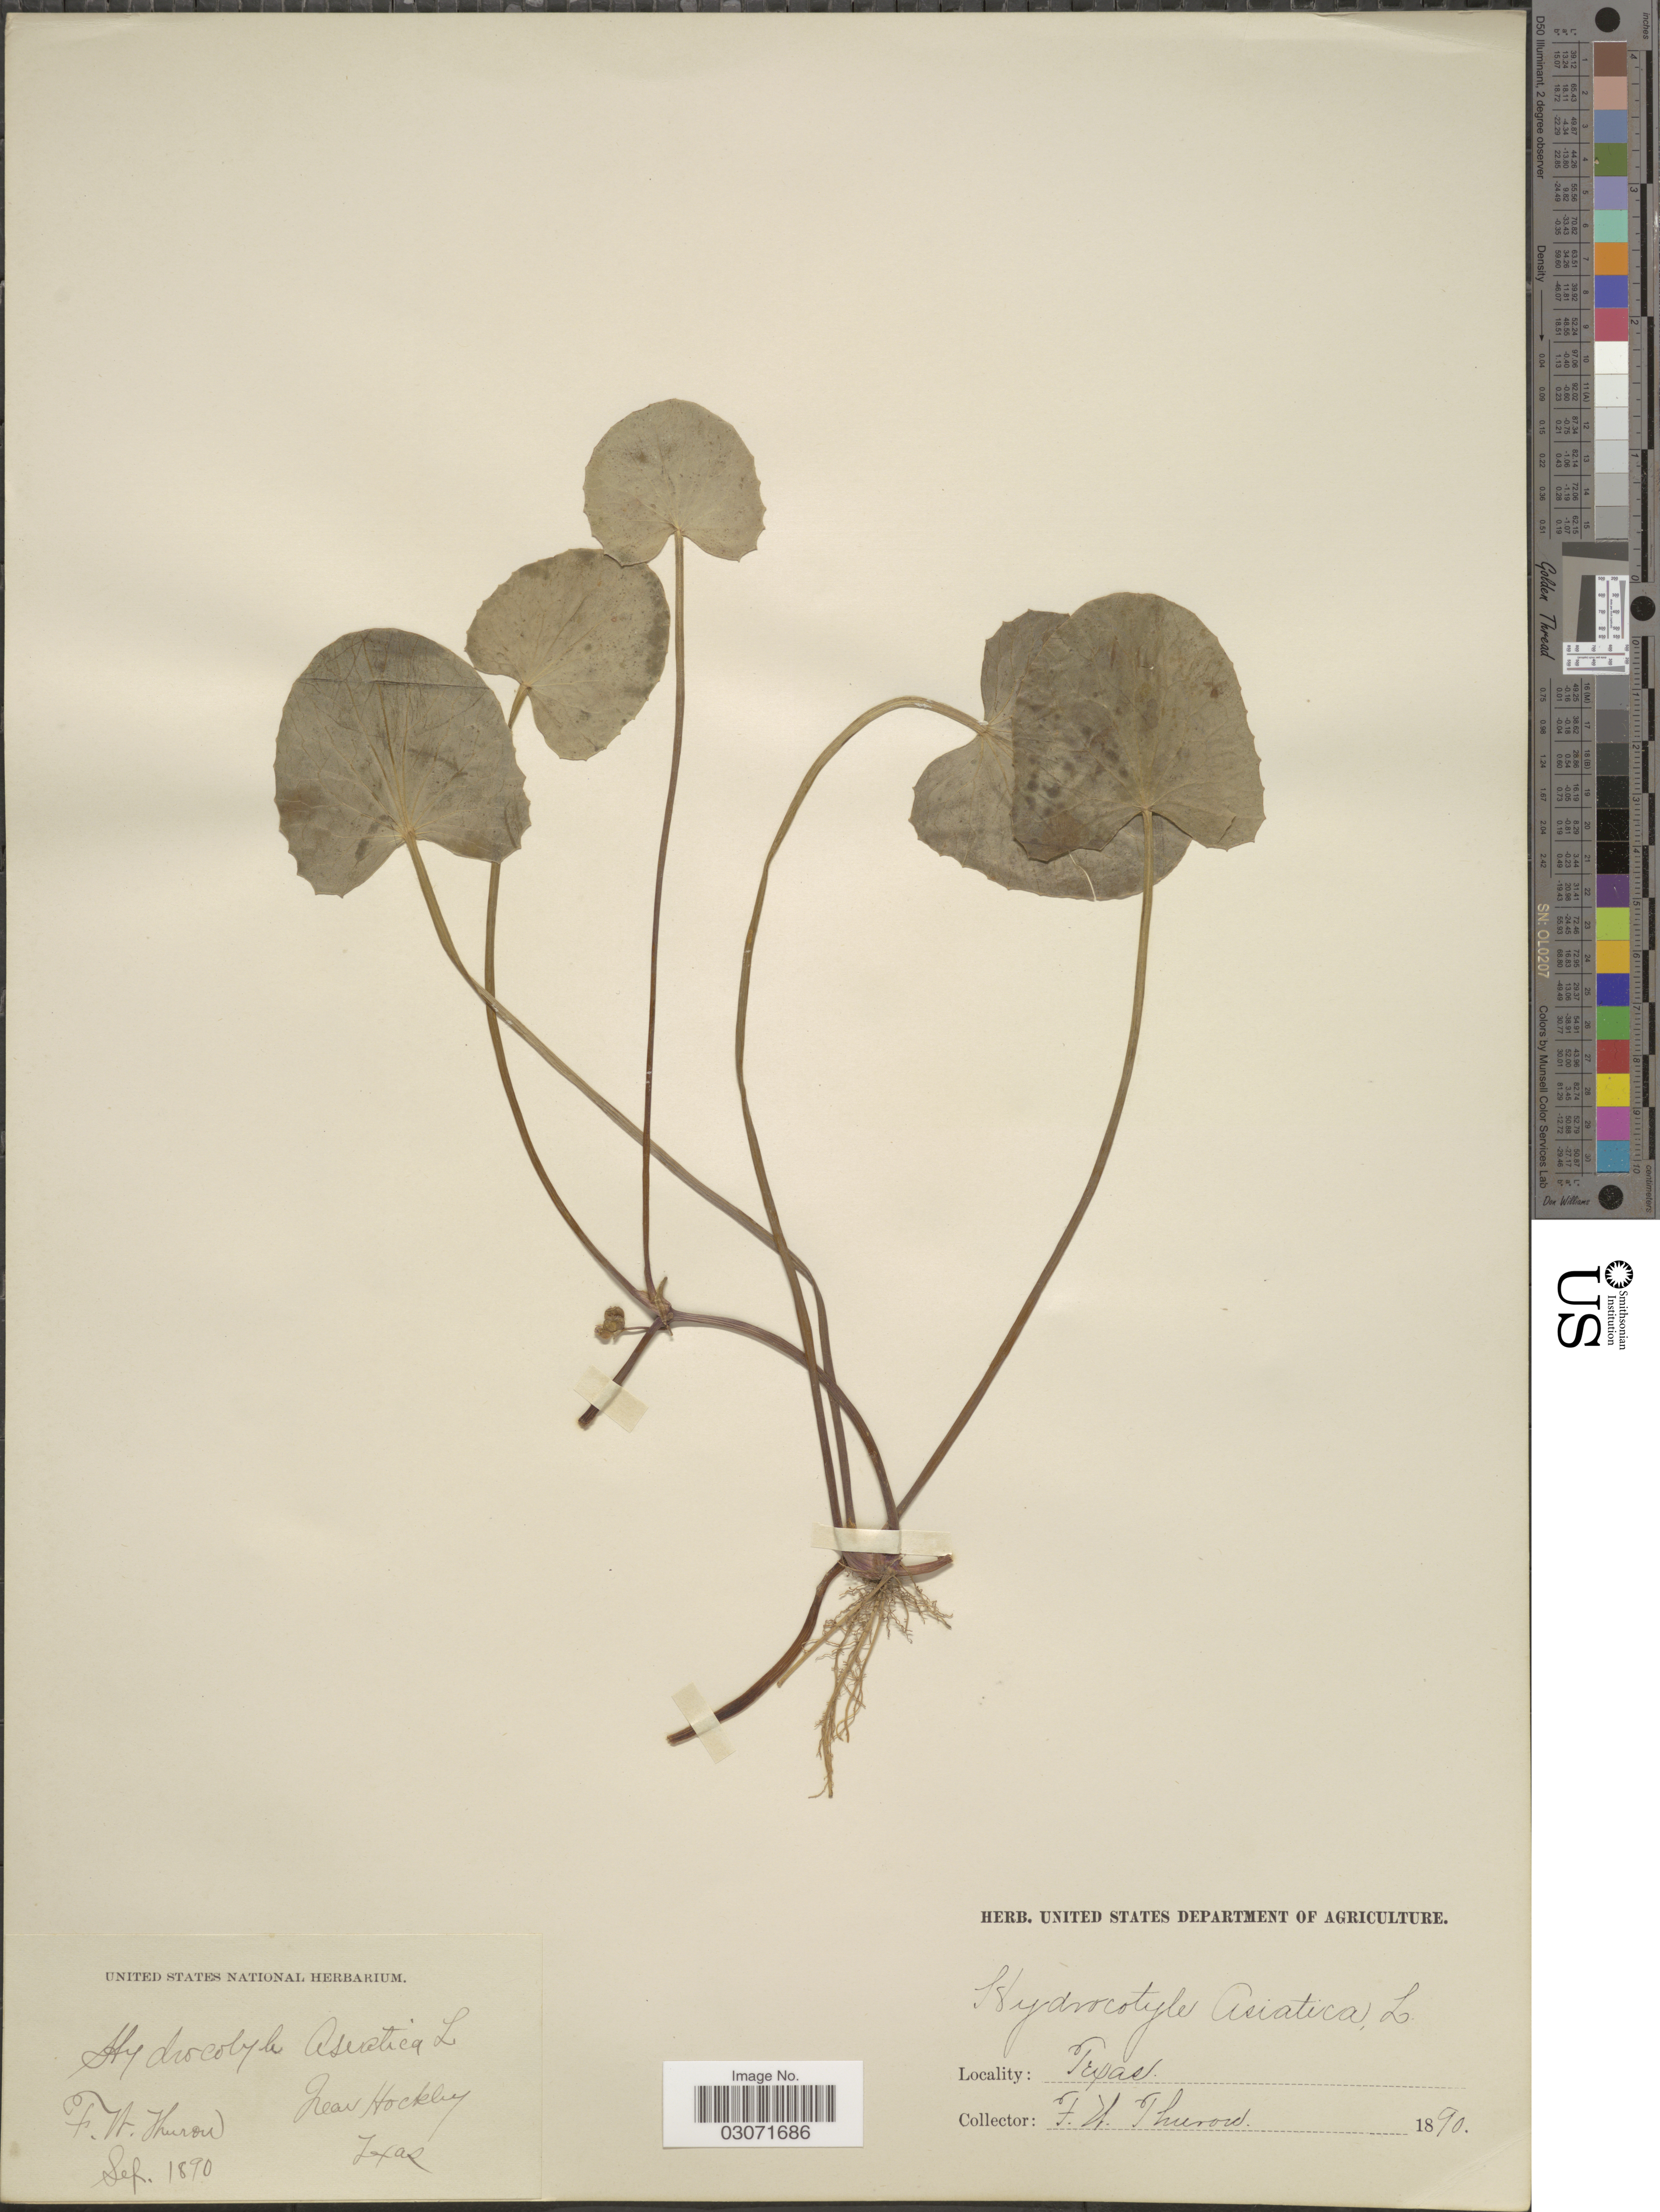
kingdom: Plantae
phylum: Tracheophyta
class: Magnoliopsida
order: Apiales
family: Apiaceae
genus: Centella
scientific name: Centella asiatica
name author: (L.) Urb.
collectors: F. W. Thurow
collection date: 1890-09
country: United States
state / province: Texas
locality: Near Hockley.